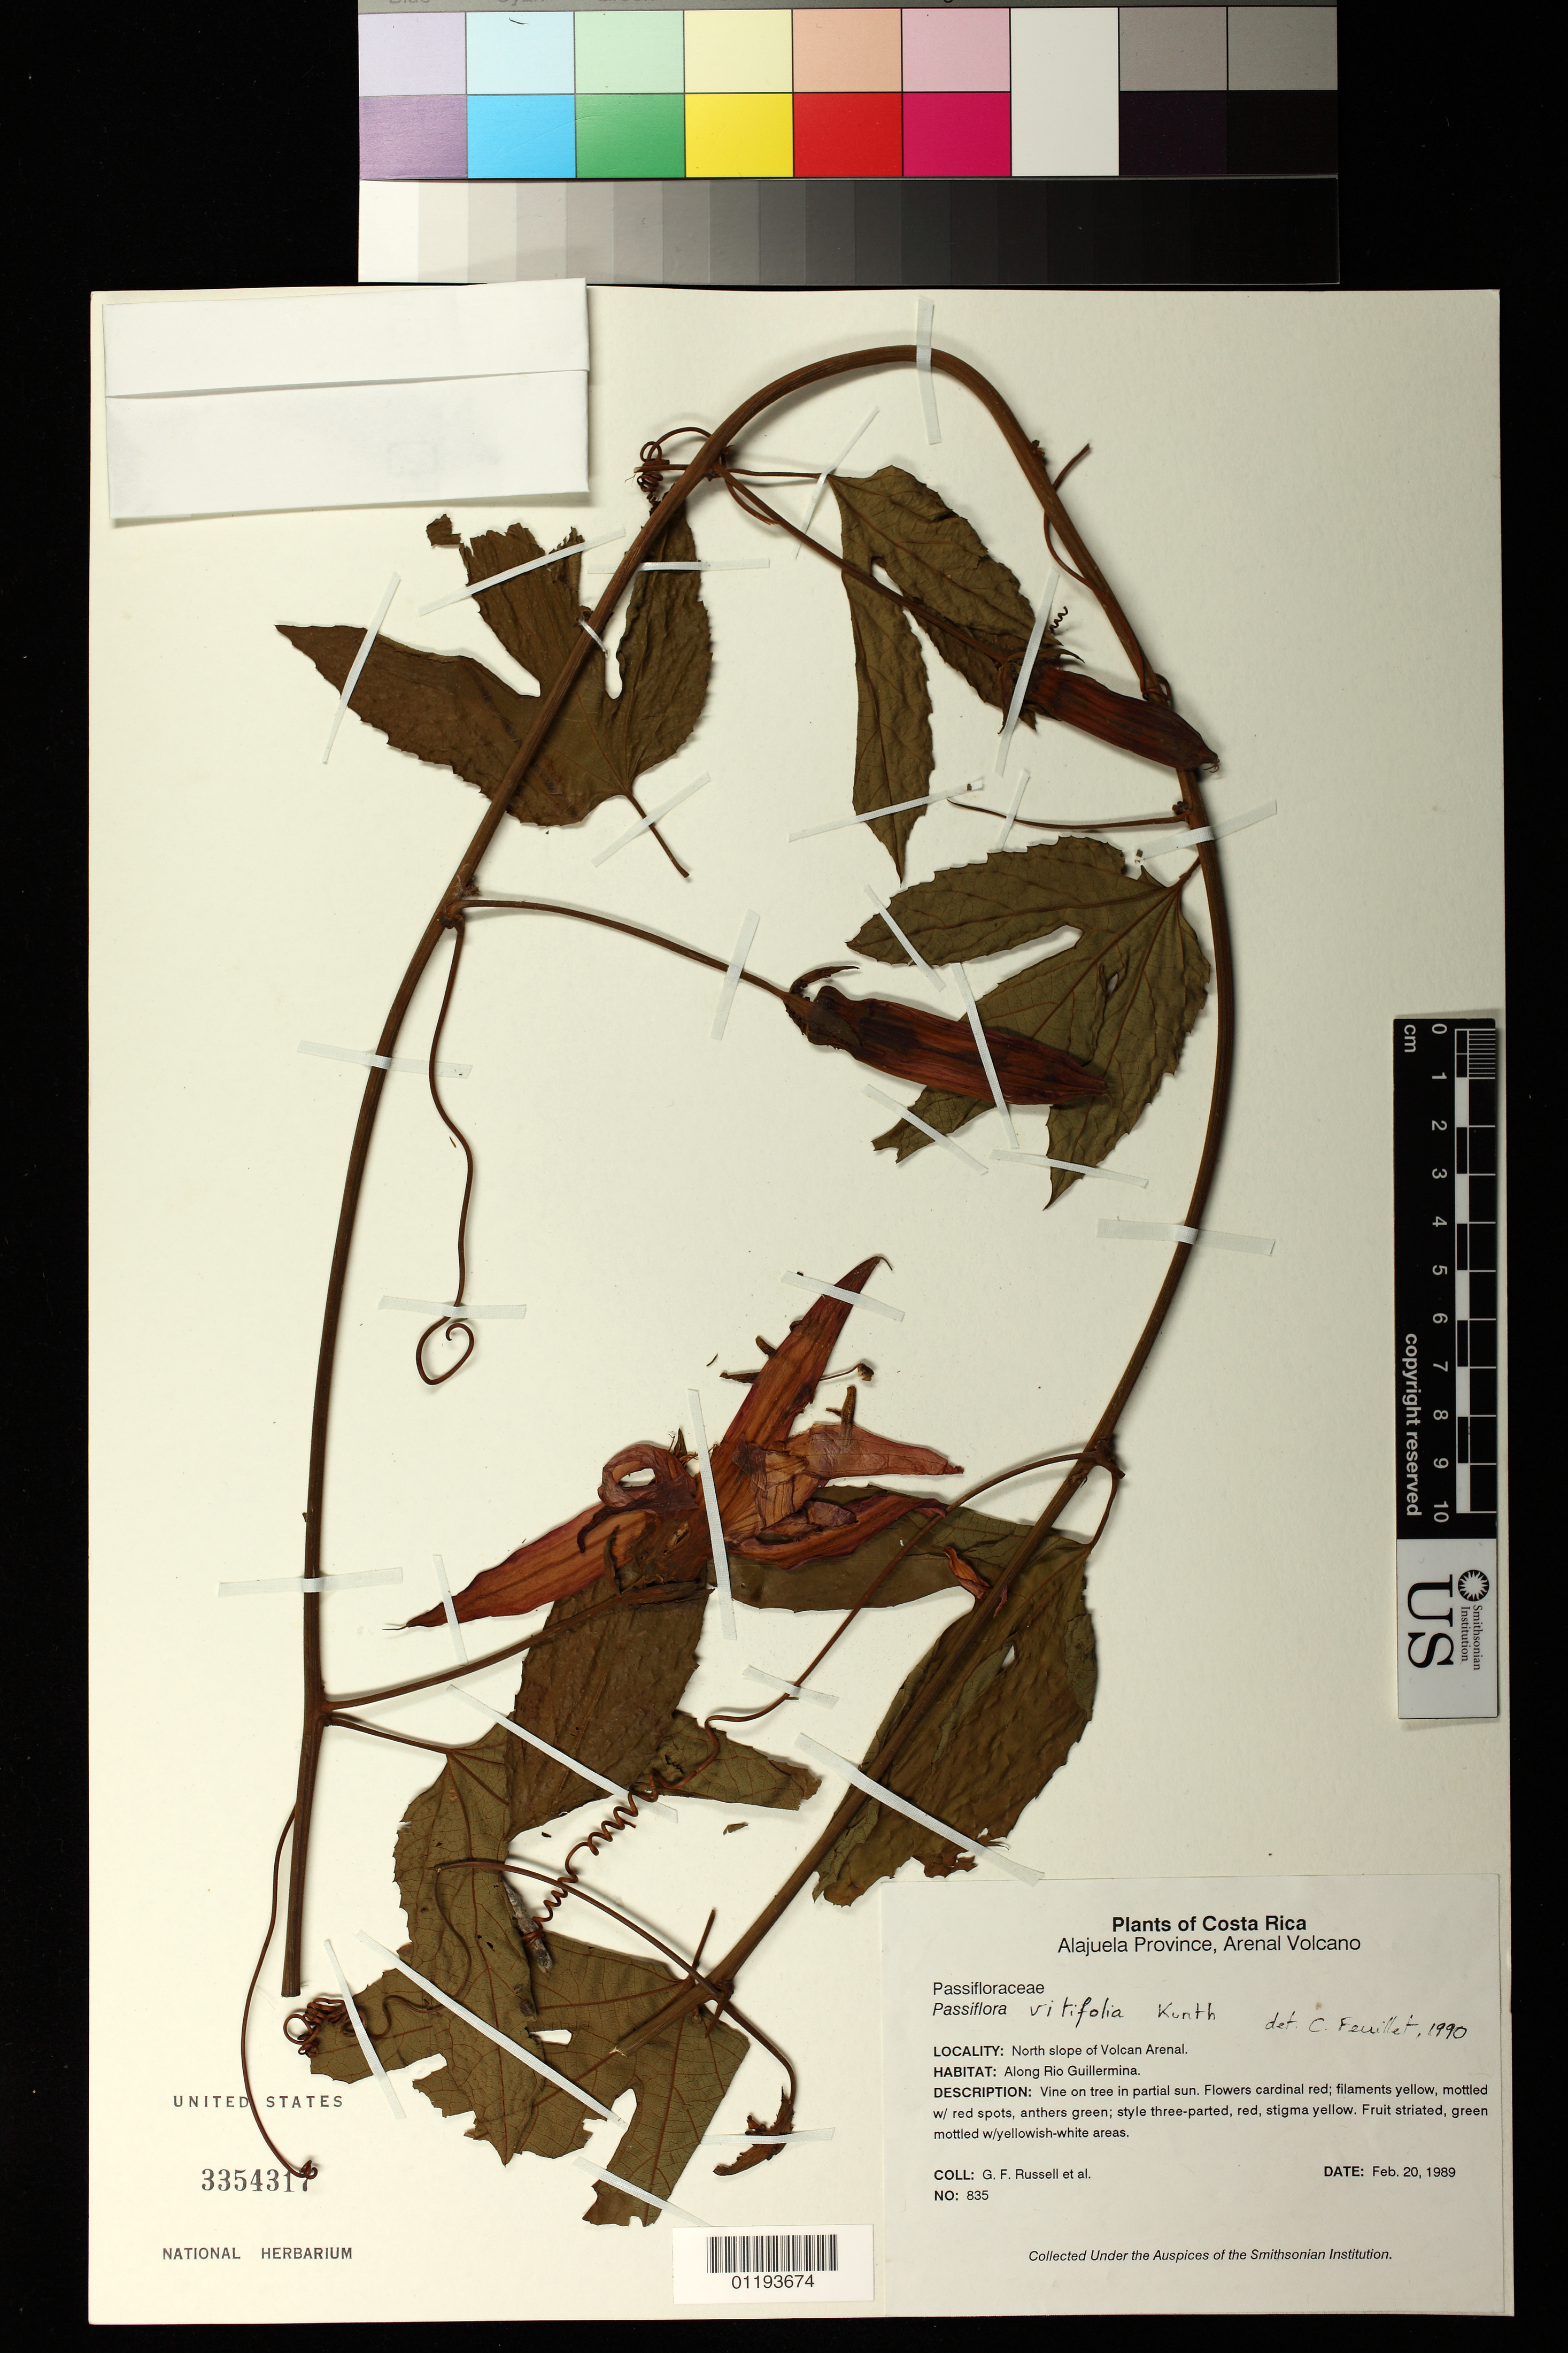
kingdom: Plantae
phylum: Tracheophyta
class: Magnoliopsida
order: Malpighiales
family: Passifloraceae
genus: Passiflora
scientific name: Passiflora vitifolia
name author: Kunth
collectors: G. Russell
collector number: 835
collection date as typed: Feb 20 1989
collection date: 1989-02-20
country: Costa Rica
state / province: Alajuela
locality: North slope of Arenal Volcano, along Rio Guillermina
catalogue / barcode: US 3354317